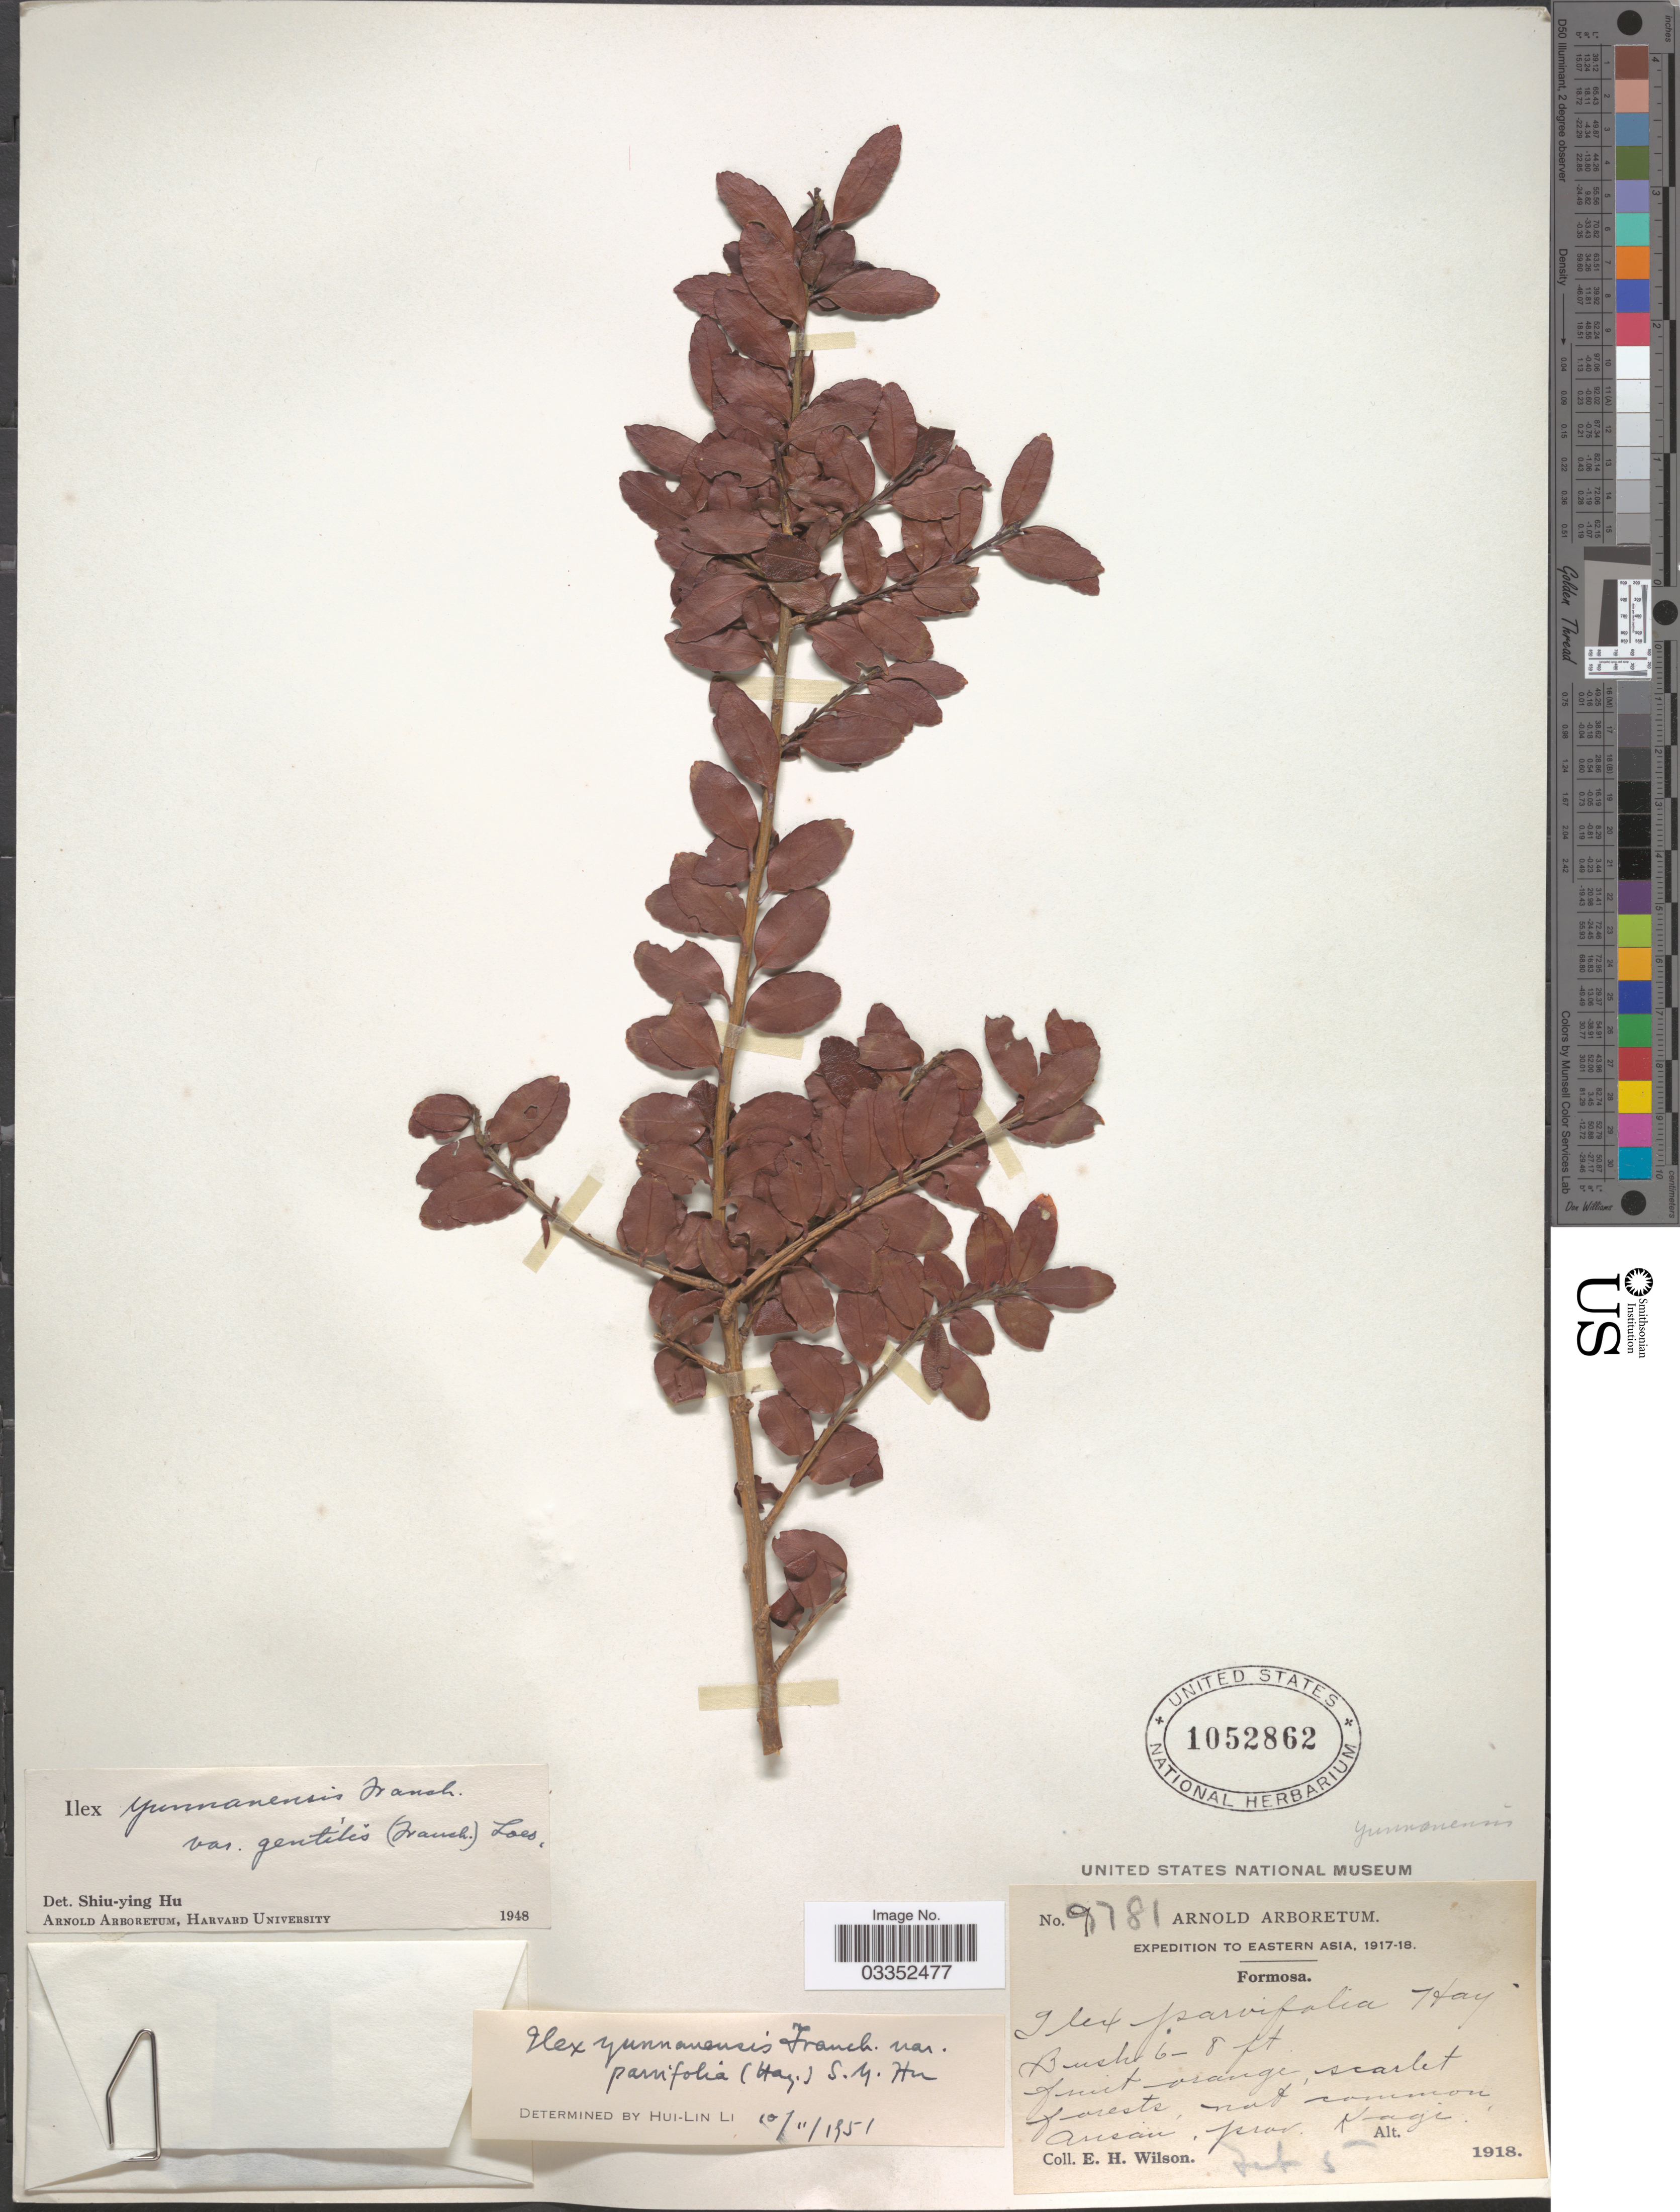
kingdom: Plantae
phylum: Tracheophyta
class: Magnoliopsida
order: Aquifoliales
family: Aquifoliaceae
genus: Ilex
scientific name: Ilex yunnanensis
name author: Franch.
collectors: E. Wilson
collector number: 9781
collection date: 1918-02-05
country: Taiwan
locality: Eastern Asia, Formosa, Arisan, prov. Kagi.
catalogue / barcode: US 1052862